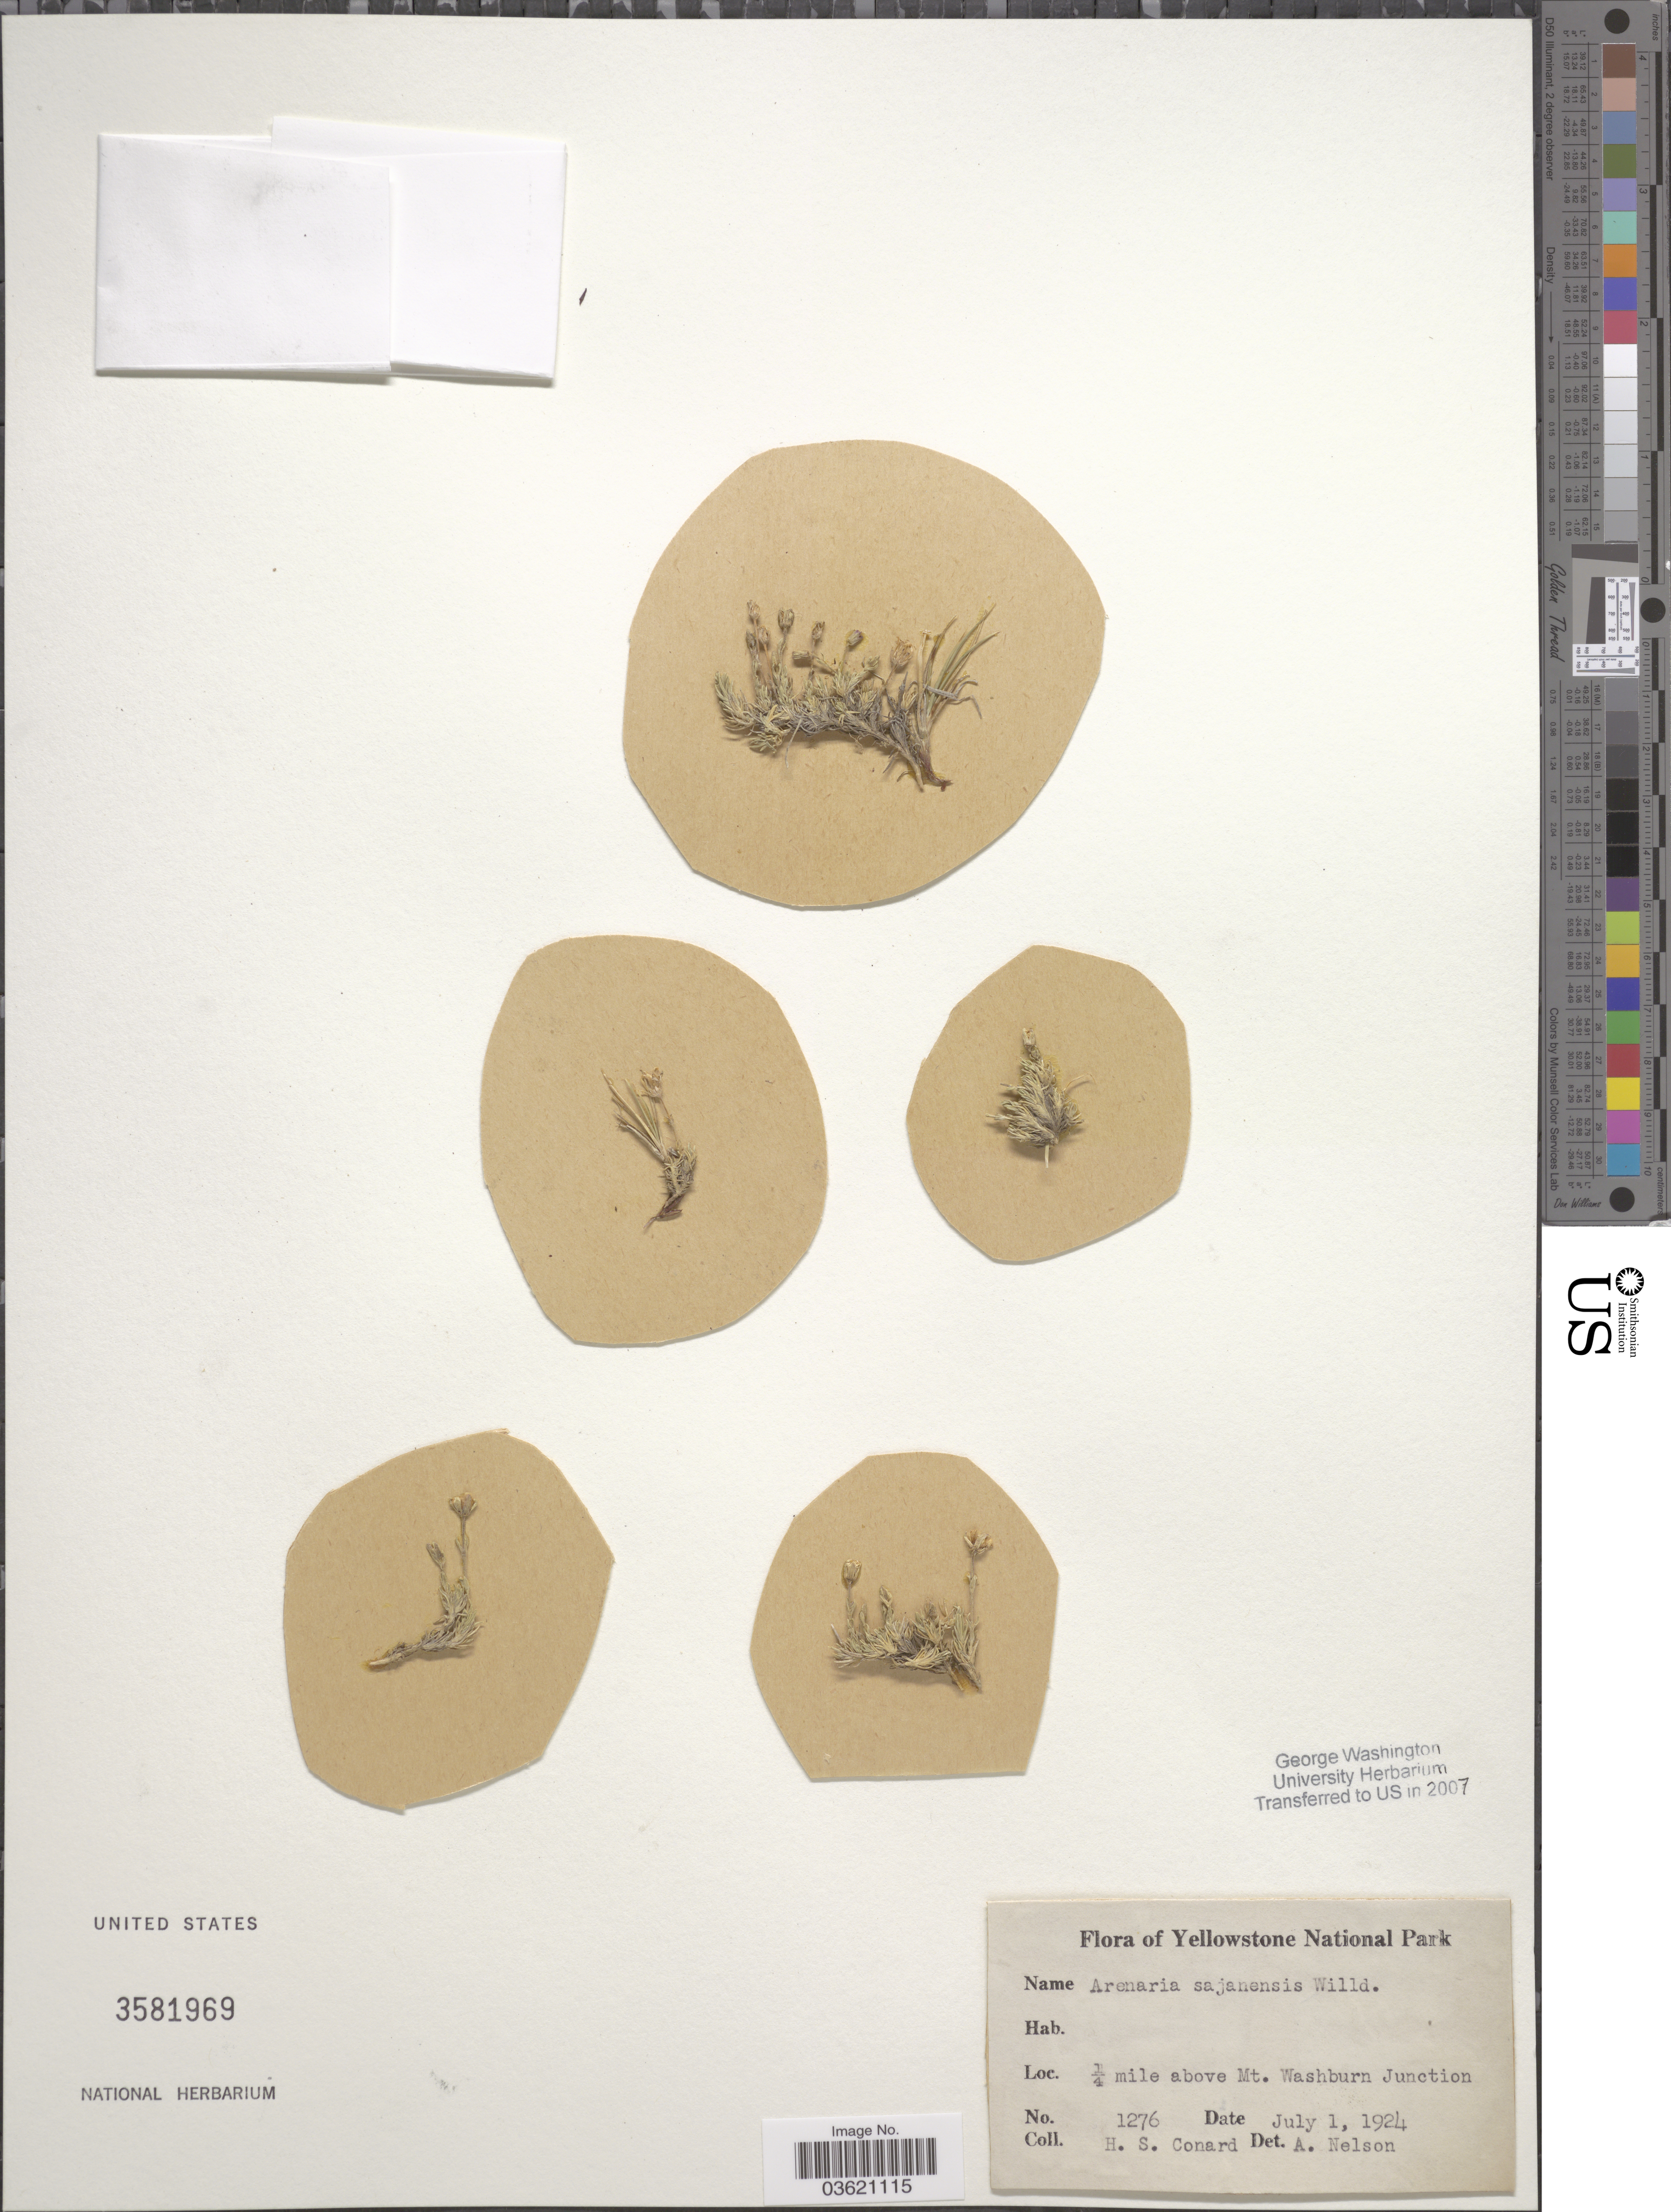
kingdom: Plantae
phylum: Tracheophyta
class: Magnoliopsida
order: Caryophyllales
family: Caryophyllaceae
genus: Cherleria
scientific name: Cherleria obtusiloba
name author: (Rydb.) A.J. Moore & Dillenb.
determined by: Strong, M. T., (US), Smithsonian Institution - National Museum of Natural History (UNITED STATES)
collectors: H. S. Conard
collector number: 1276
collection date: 1924-07-01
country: United States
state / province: Wyoming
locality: Yellowstone National Park. ¼ mile above Mt. Washburn Junction.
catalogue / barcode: US 3581969